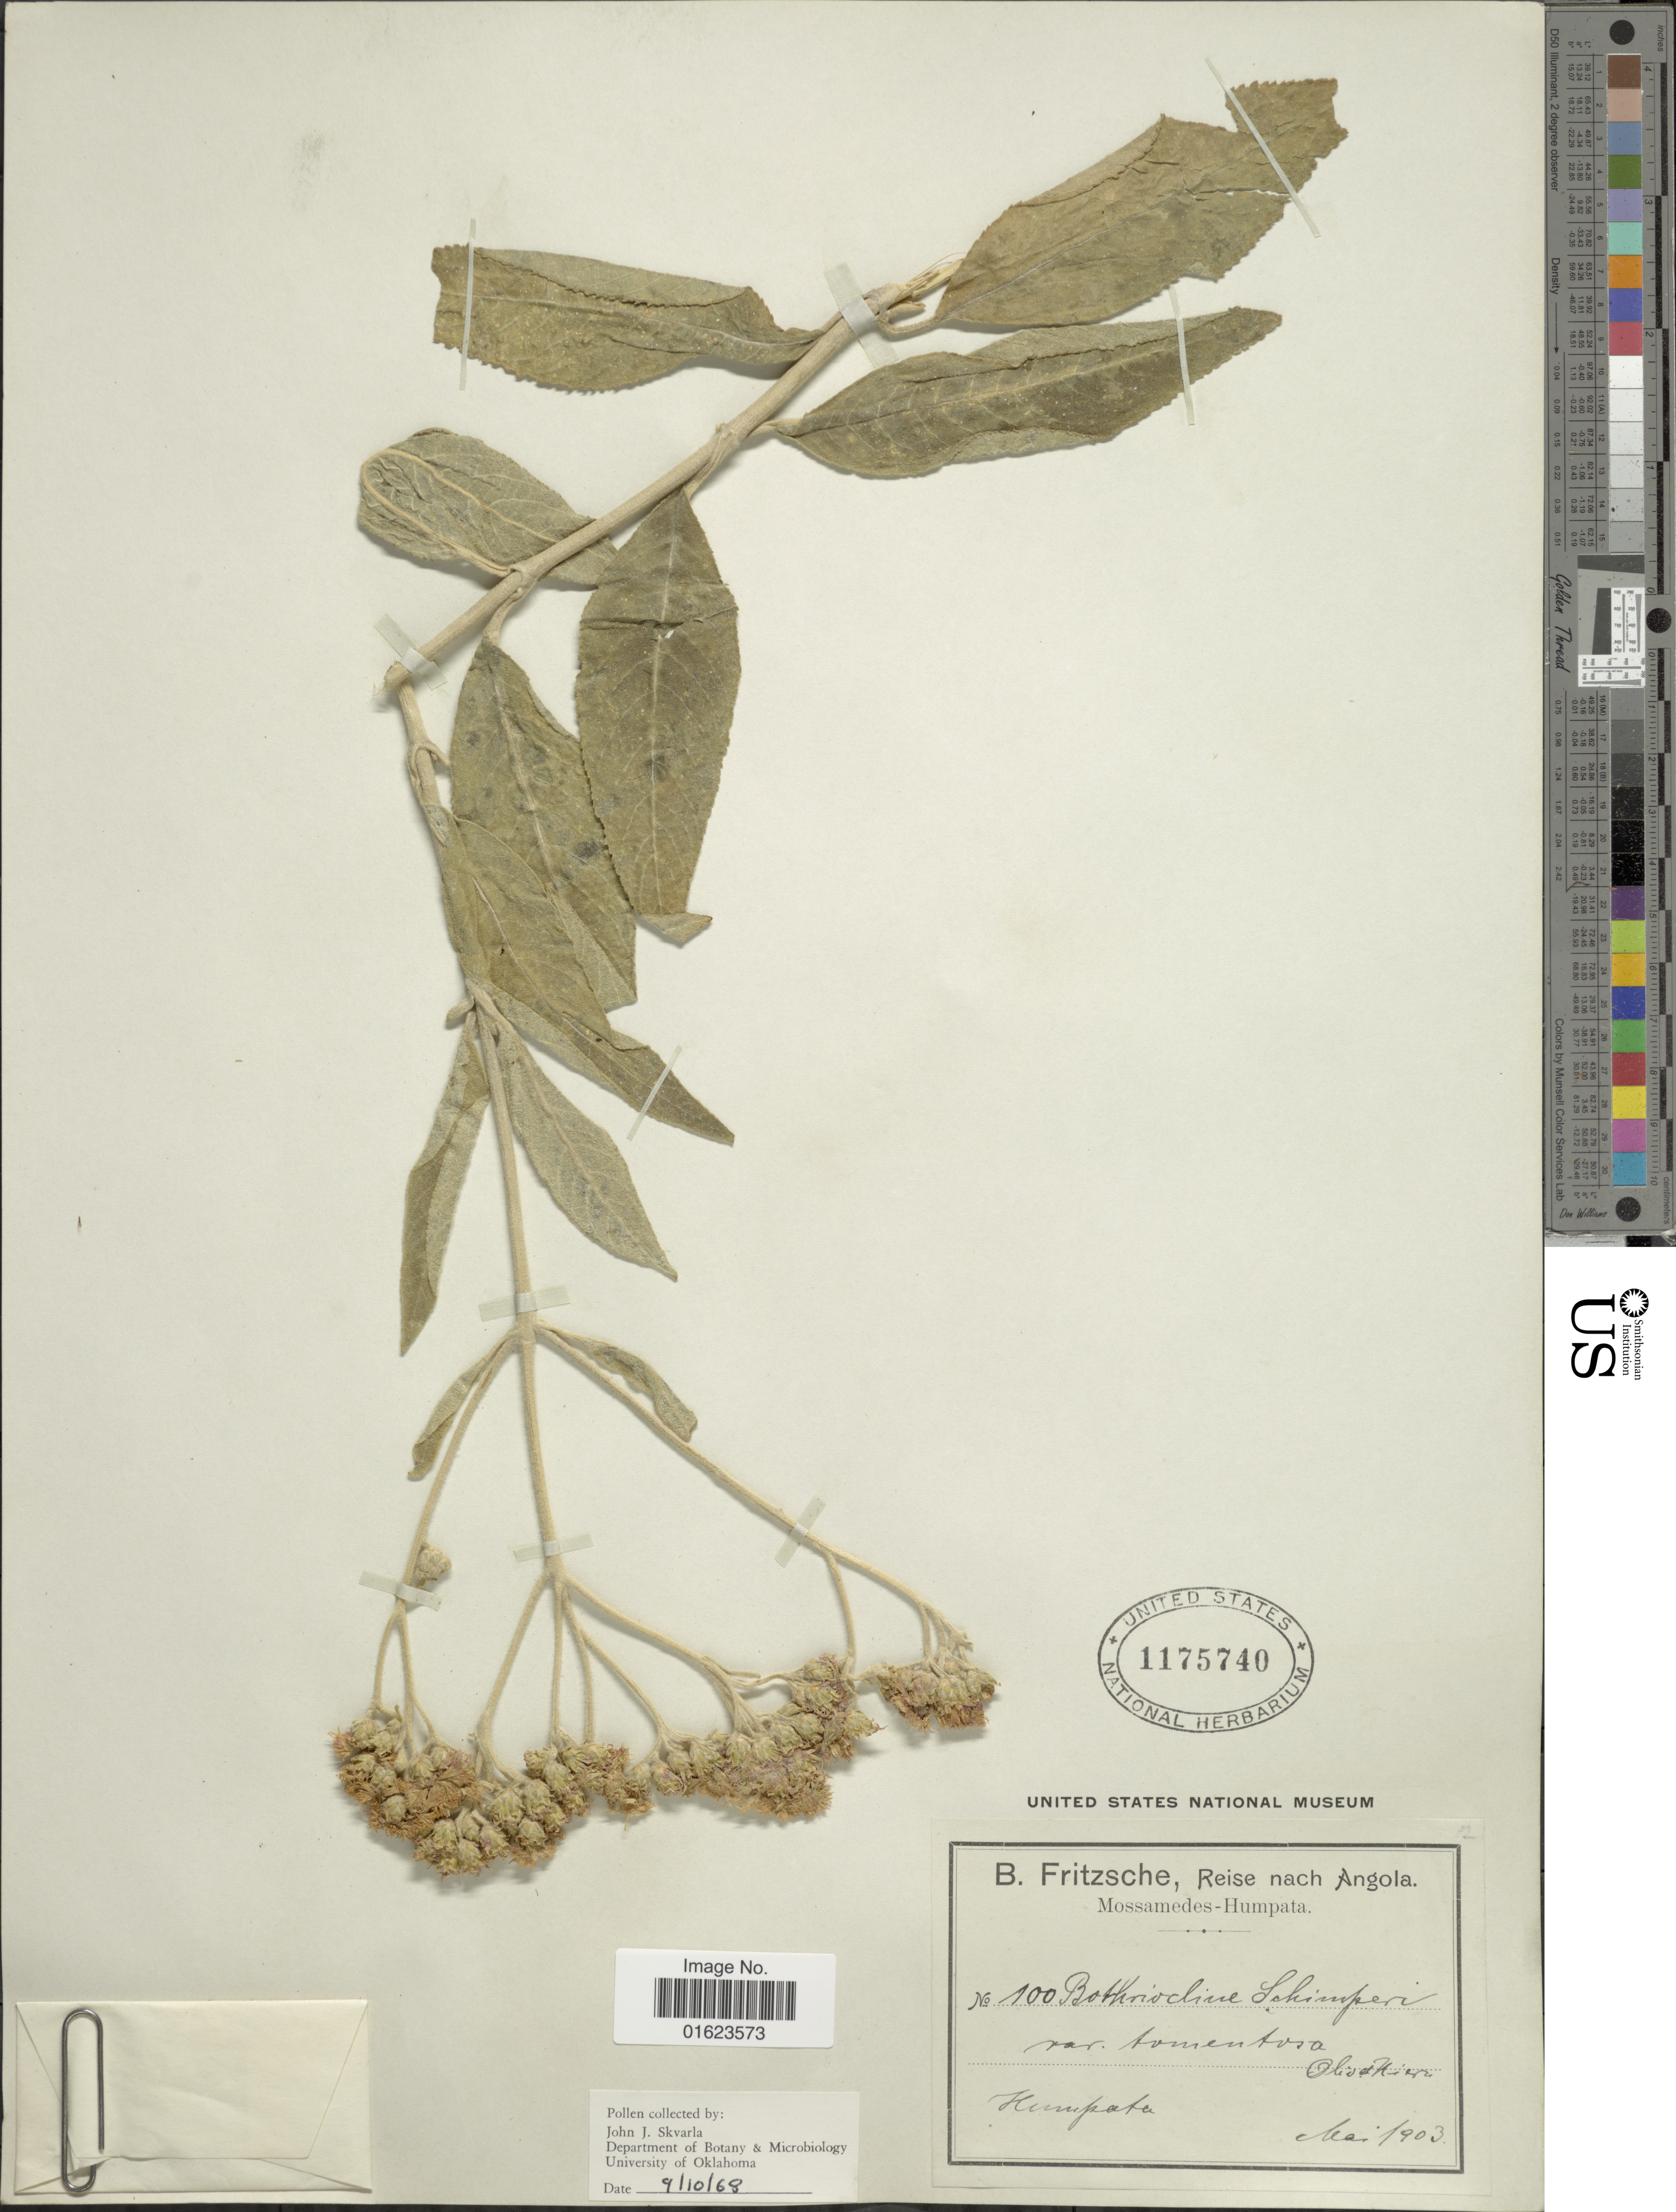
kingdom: Plantae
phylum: Tracheophyta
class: Magnoliopsida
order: Asterales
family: Asteraceae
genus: Bothriocline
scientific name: Bothriocline schimperi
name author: Oliv. & Hiern ex Benth.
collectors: F. Fritzsche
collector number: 100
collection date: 1903-05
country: Angola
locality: Angola. Humpata.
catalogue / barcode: US 1175740